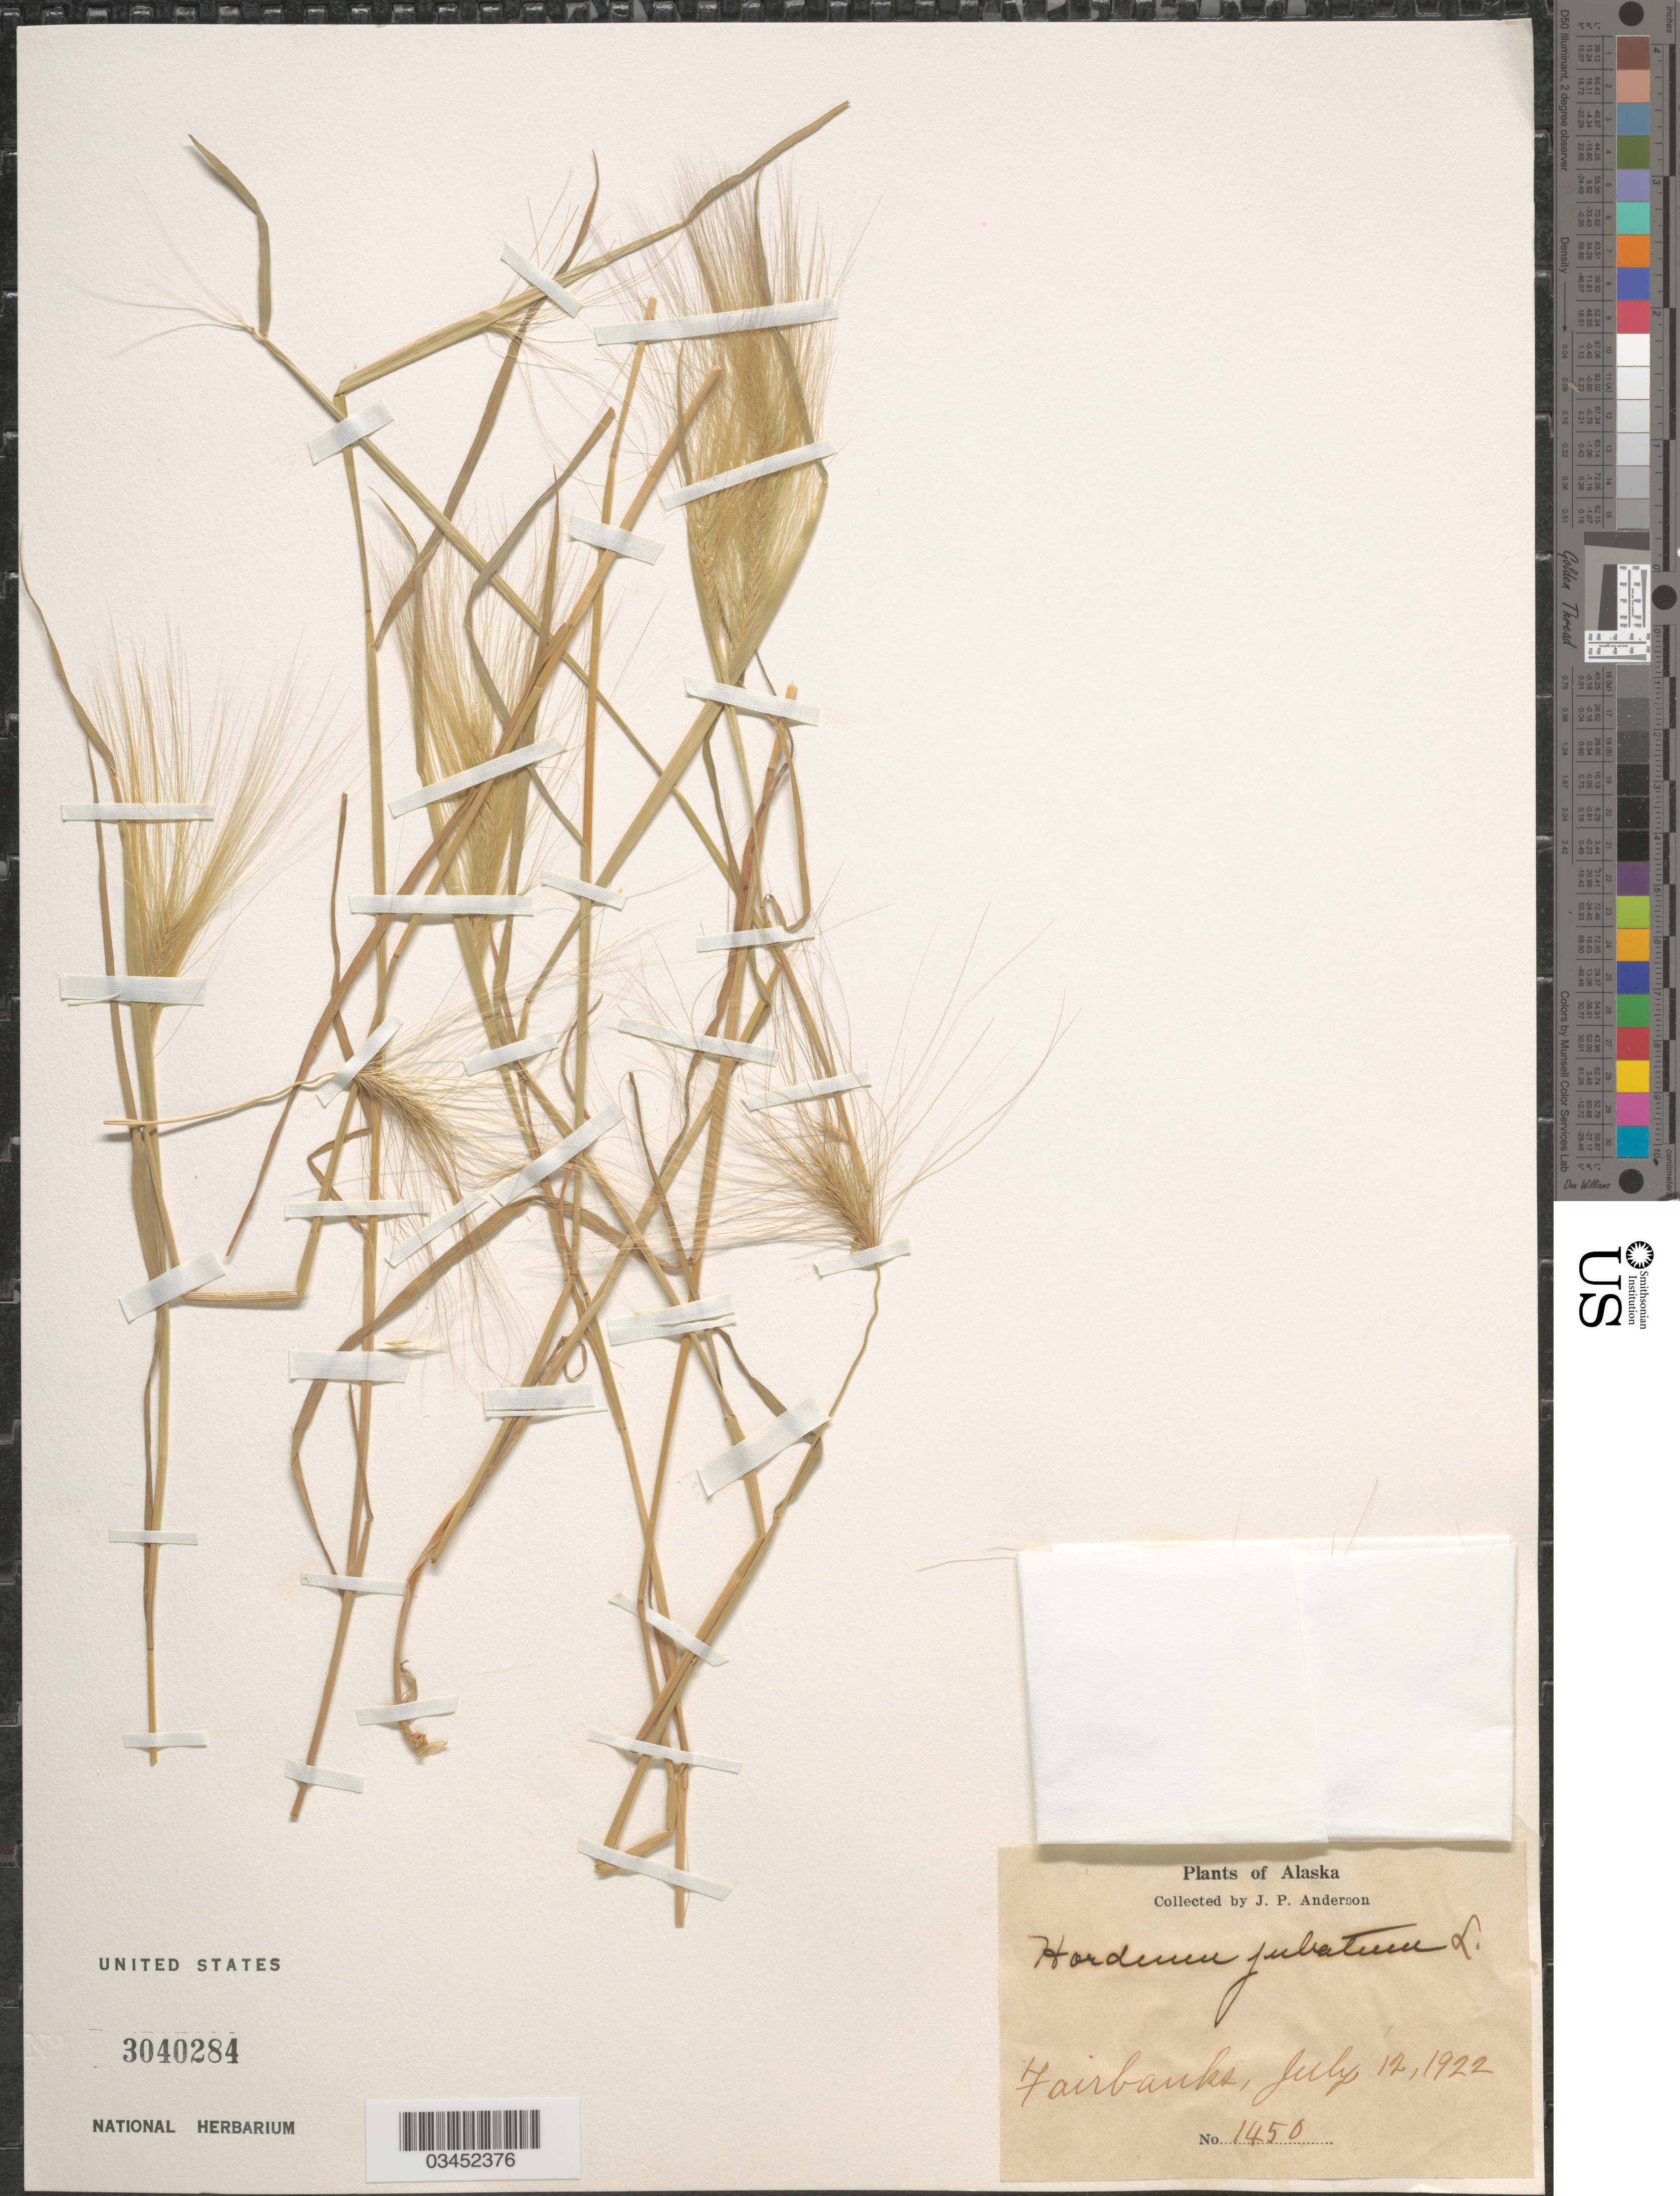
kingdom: Plantae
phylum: Tracheophyta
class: Liliopsida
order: Poales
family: Poaceae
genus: Hordeum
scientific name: Hordeum jubatum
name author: L.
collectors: J. P. Anderson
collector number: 1450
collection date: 1922-07-12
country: United States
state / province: Alaska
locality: Fairbanks.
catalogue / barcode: US 3040284